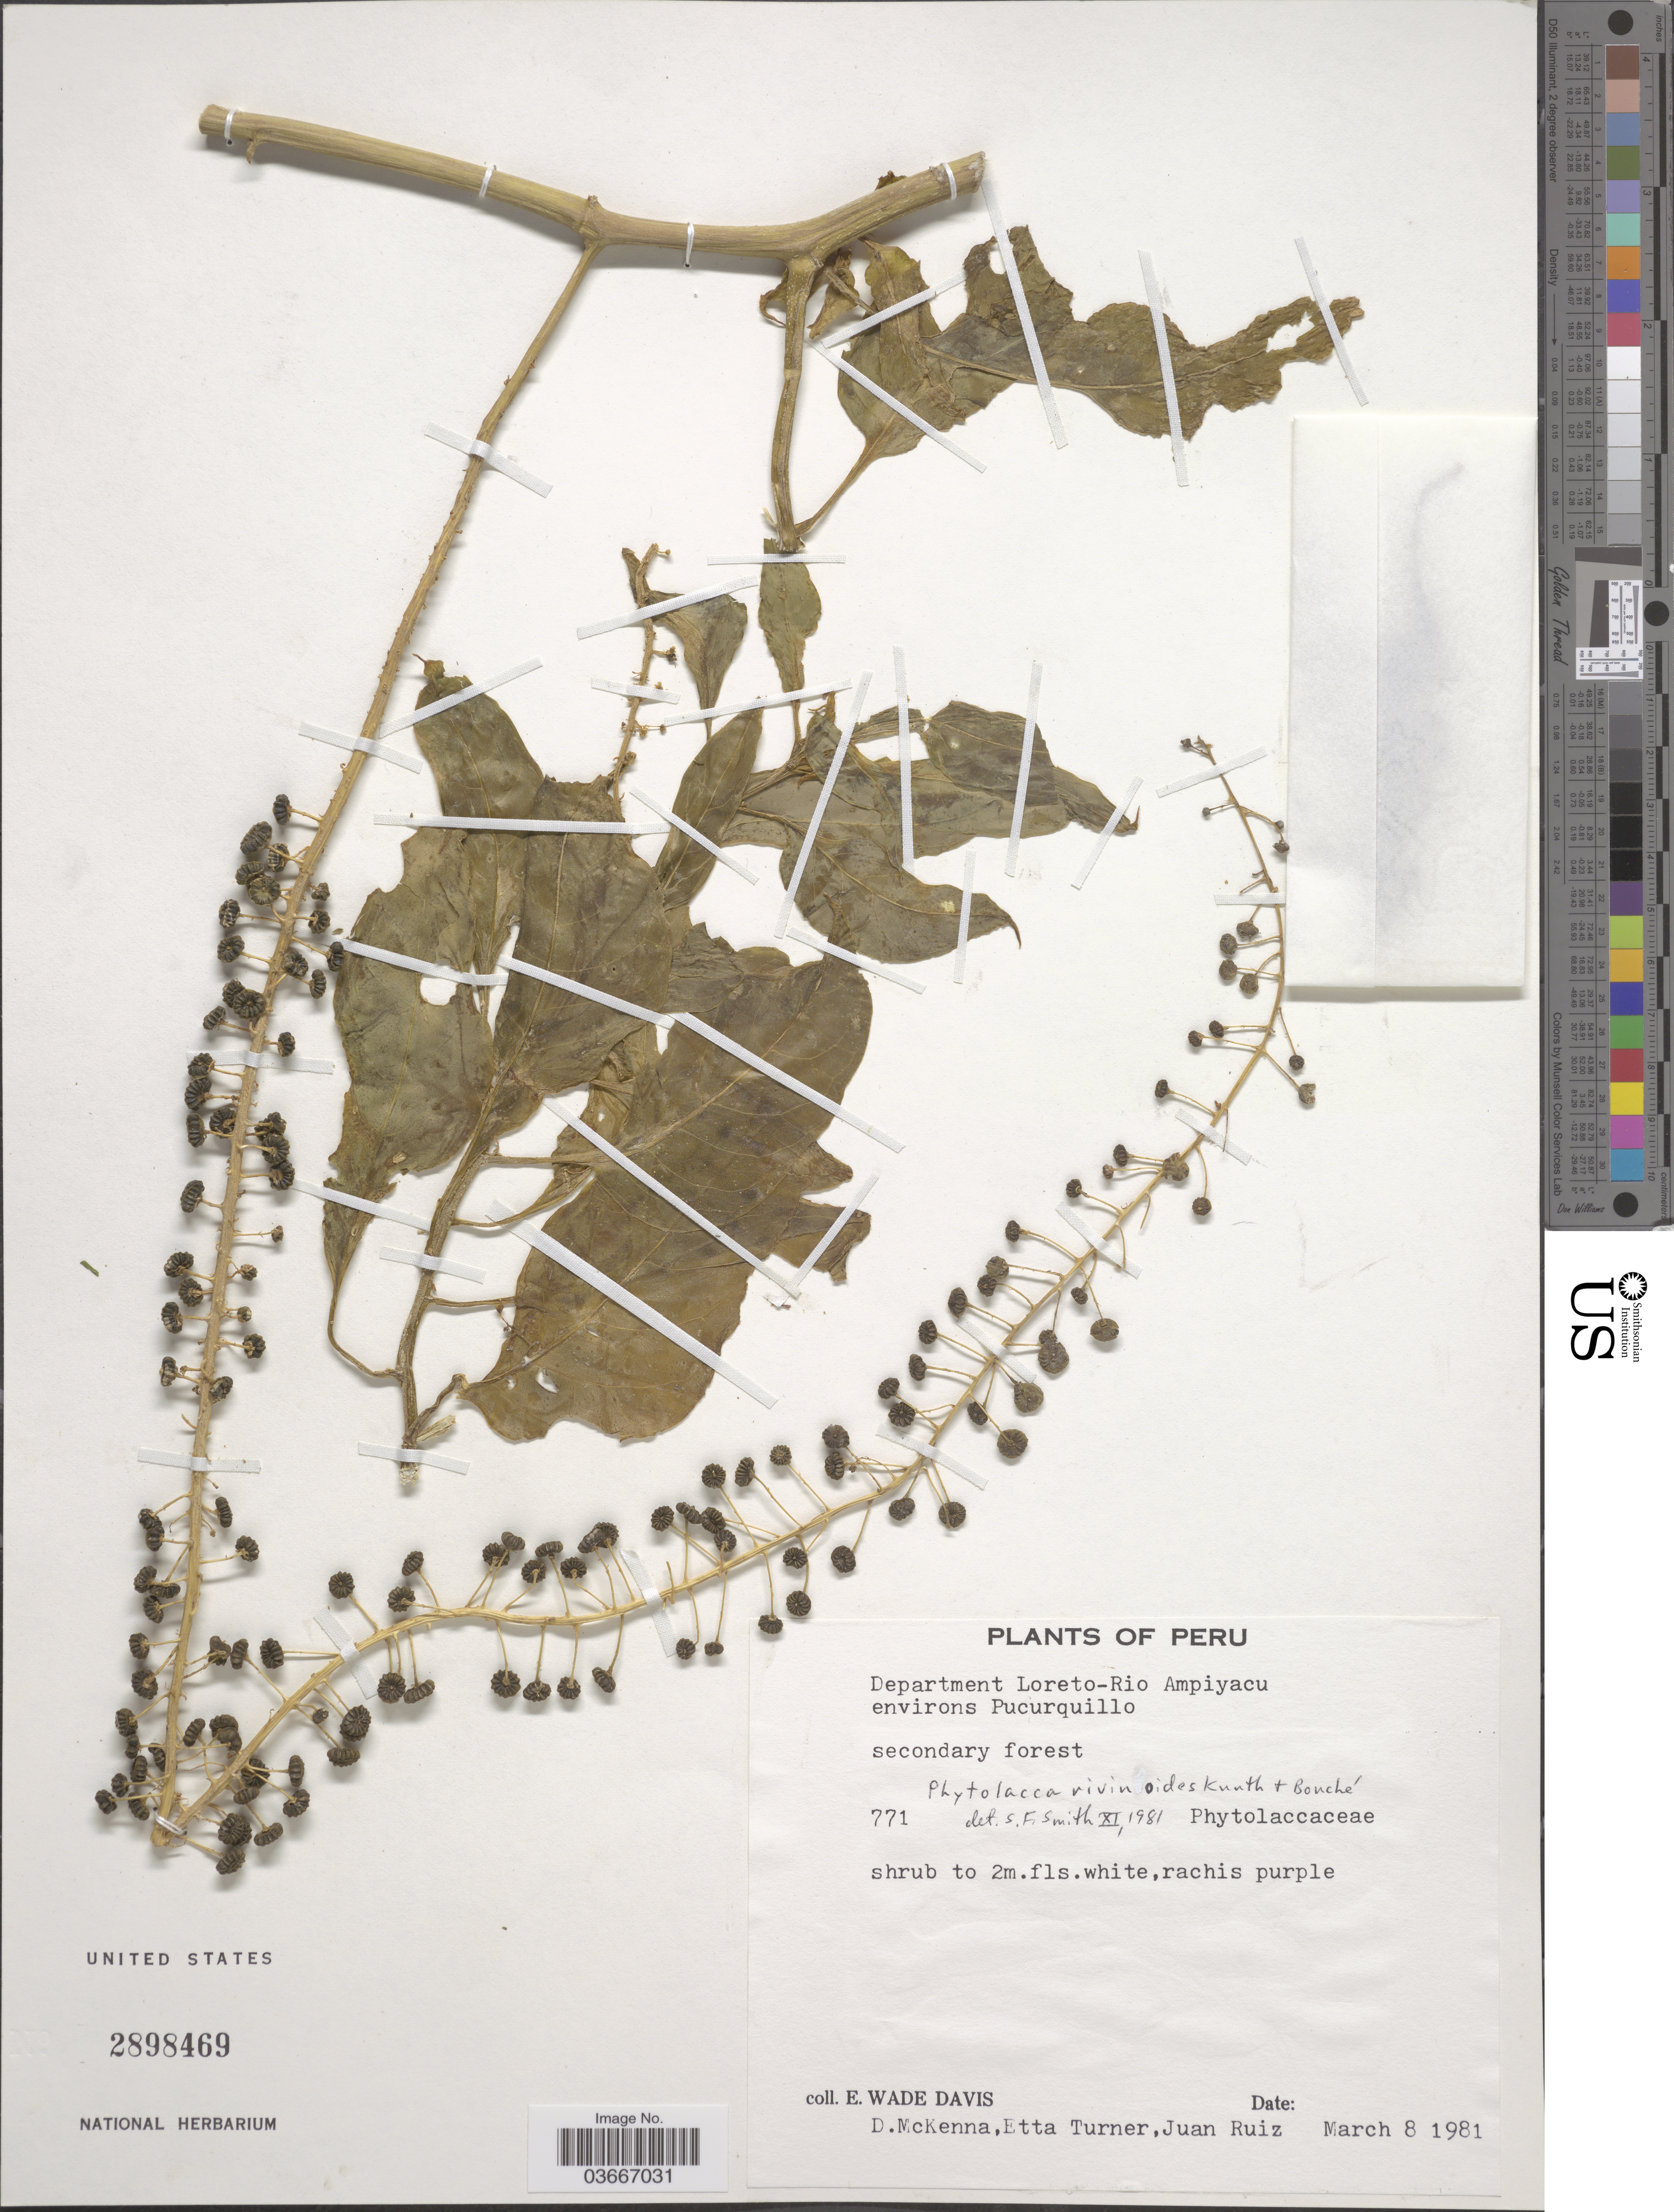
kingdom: Plantae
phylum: Tracheophyta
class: Magnoliopsida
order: Caryophyllales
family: Phytolaccaceae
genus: Phytolacca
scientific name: Phytolacca rivinoides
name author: Kunth & C.D. Bouché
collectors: E. Wade-Davis, D. McKenna, E. Turner & J. Ruíz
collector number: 771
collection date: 1981-03-08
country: Peru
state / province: Loreto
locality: Department Loreto-Rio Ampiyacu environs Pucurquillo.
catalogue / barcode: US 2898469